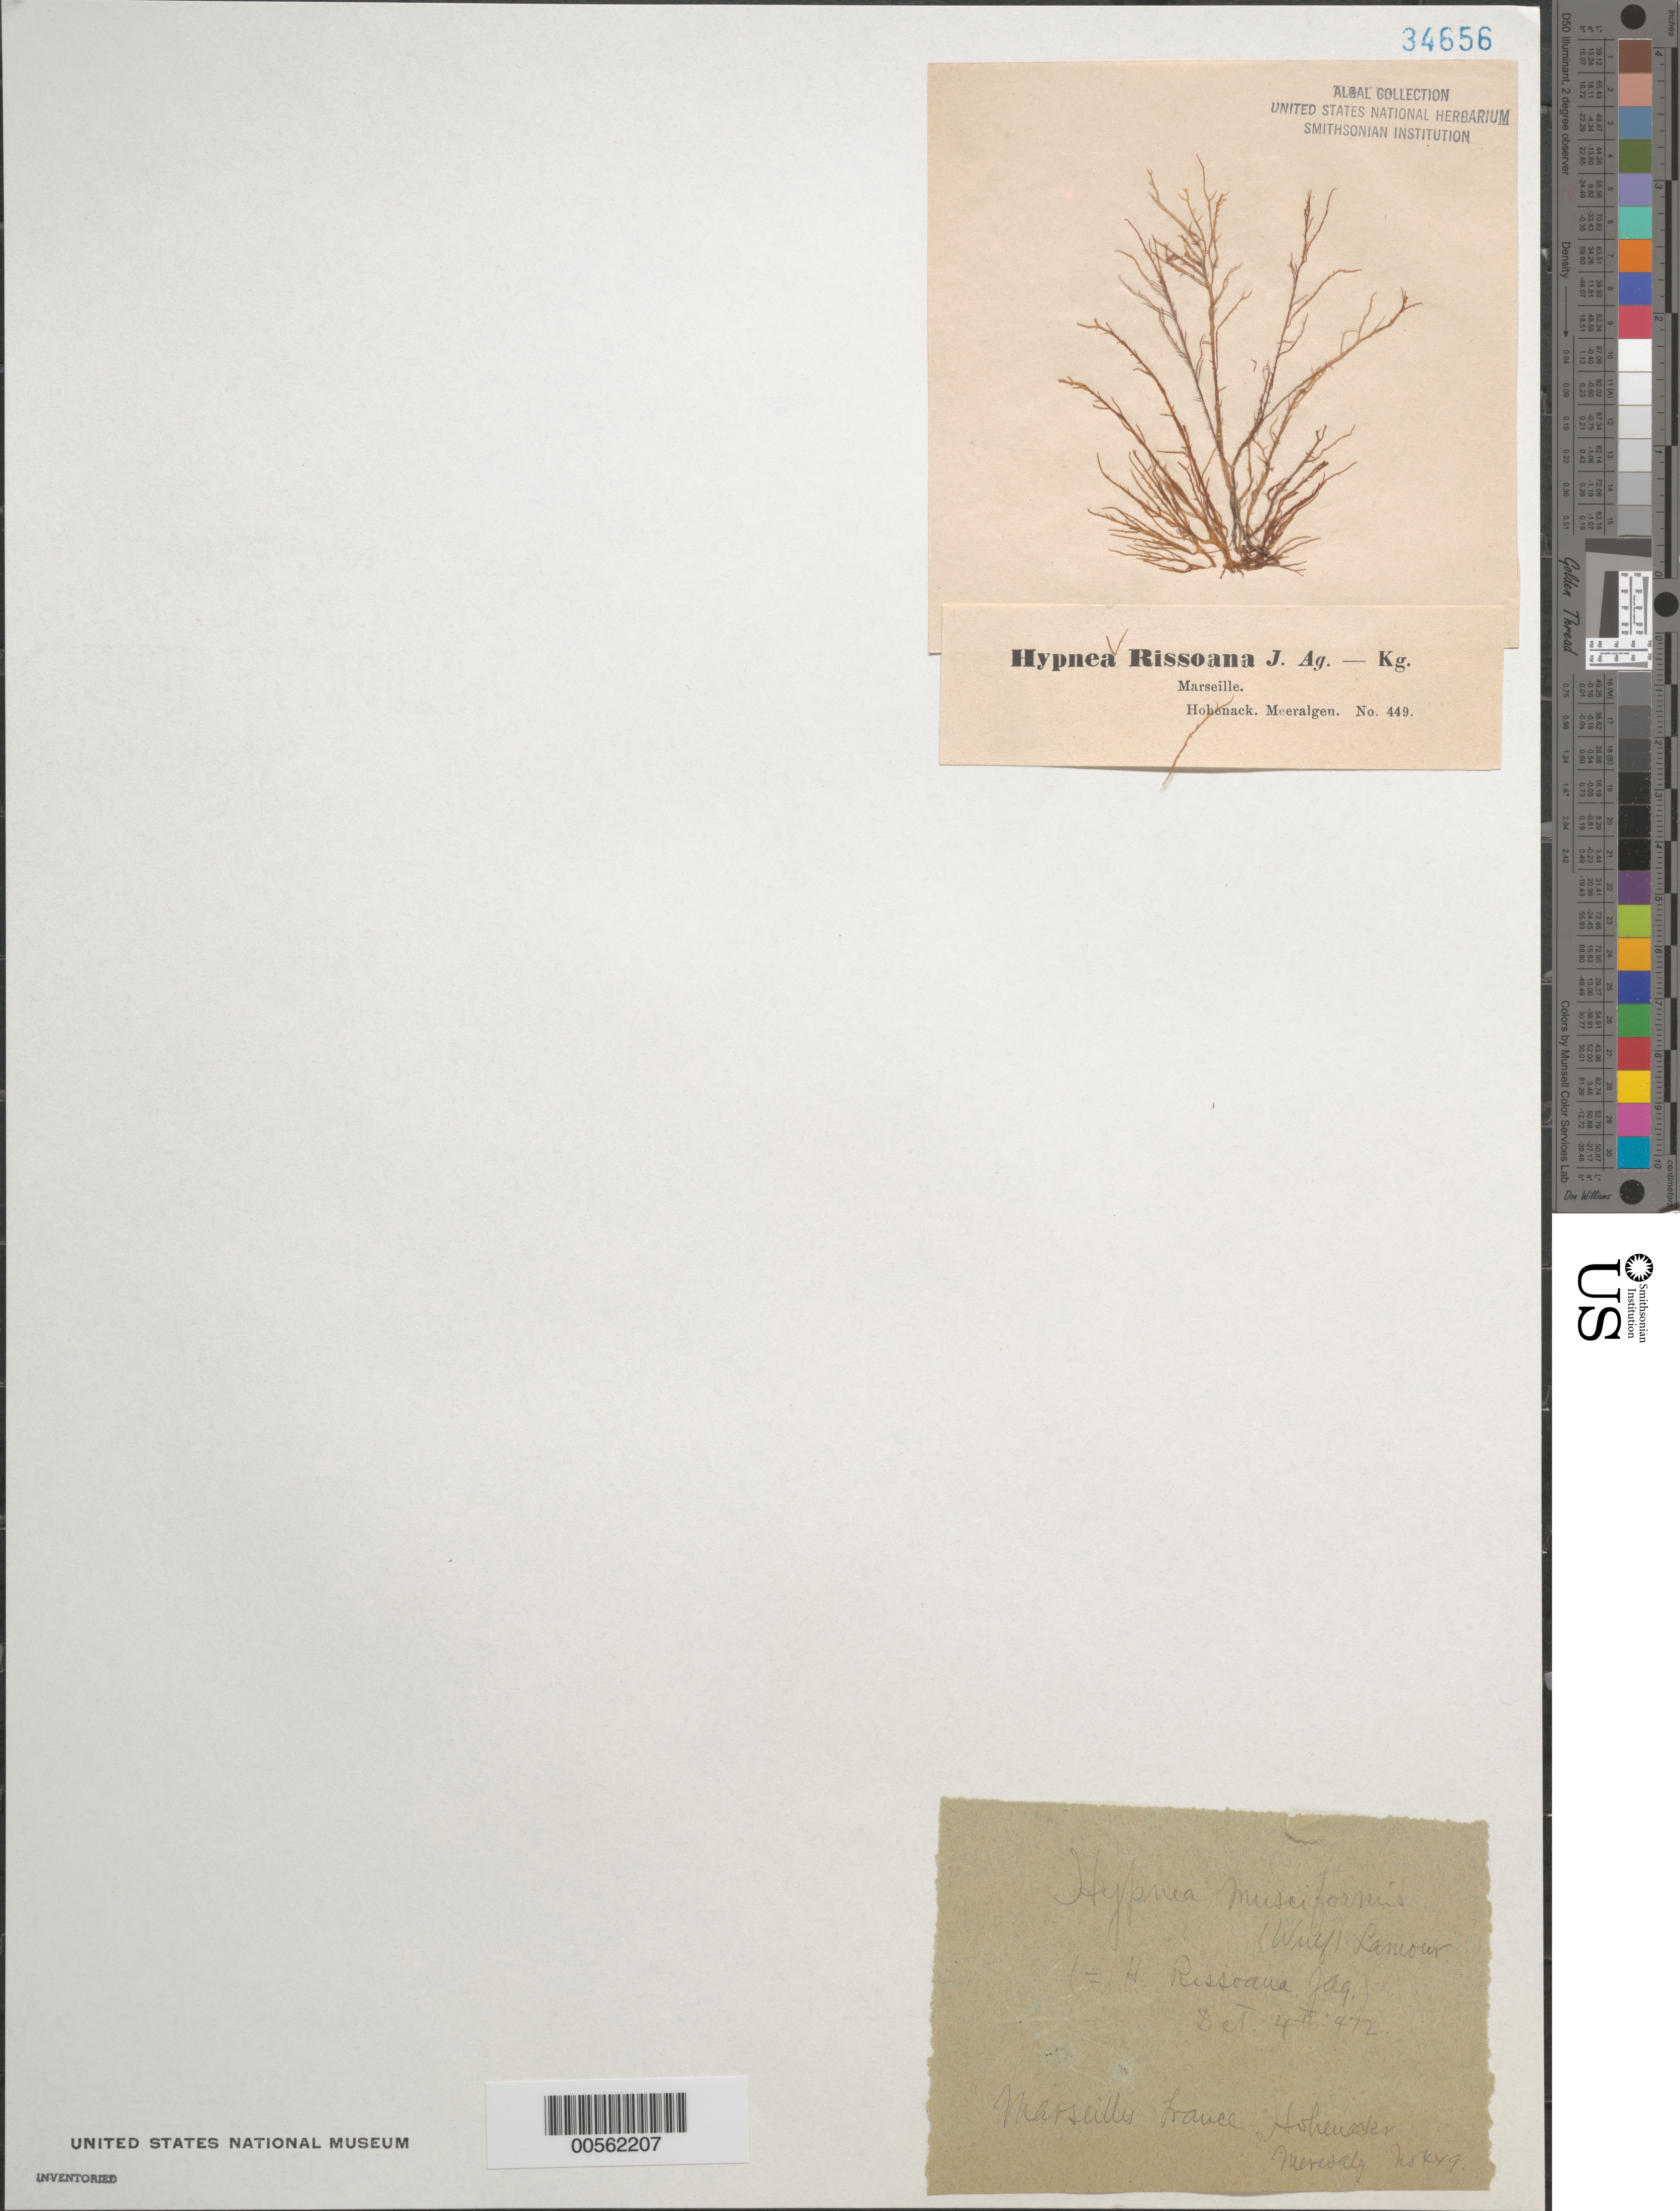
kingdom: Plantae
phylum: Rhodophyta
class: Florideophyceae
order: Gigartinales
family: Cystocloniaceae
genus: Hypnea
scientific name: Hypnea musciformis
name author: (Wulfen) J.V.Lamouroux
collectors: R. F. Hohenacker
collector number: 499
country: France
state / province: Provence-Alpes-Côte d'Azur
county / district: Bouches-Du-Rhône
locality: Marseille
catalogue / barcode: US 34656